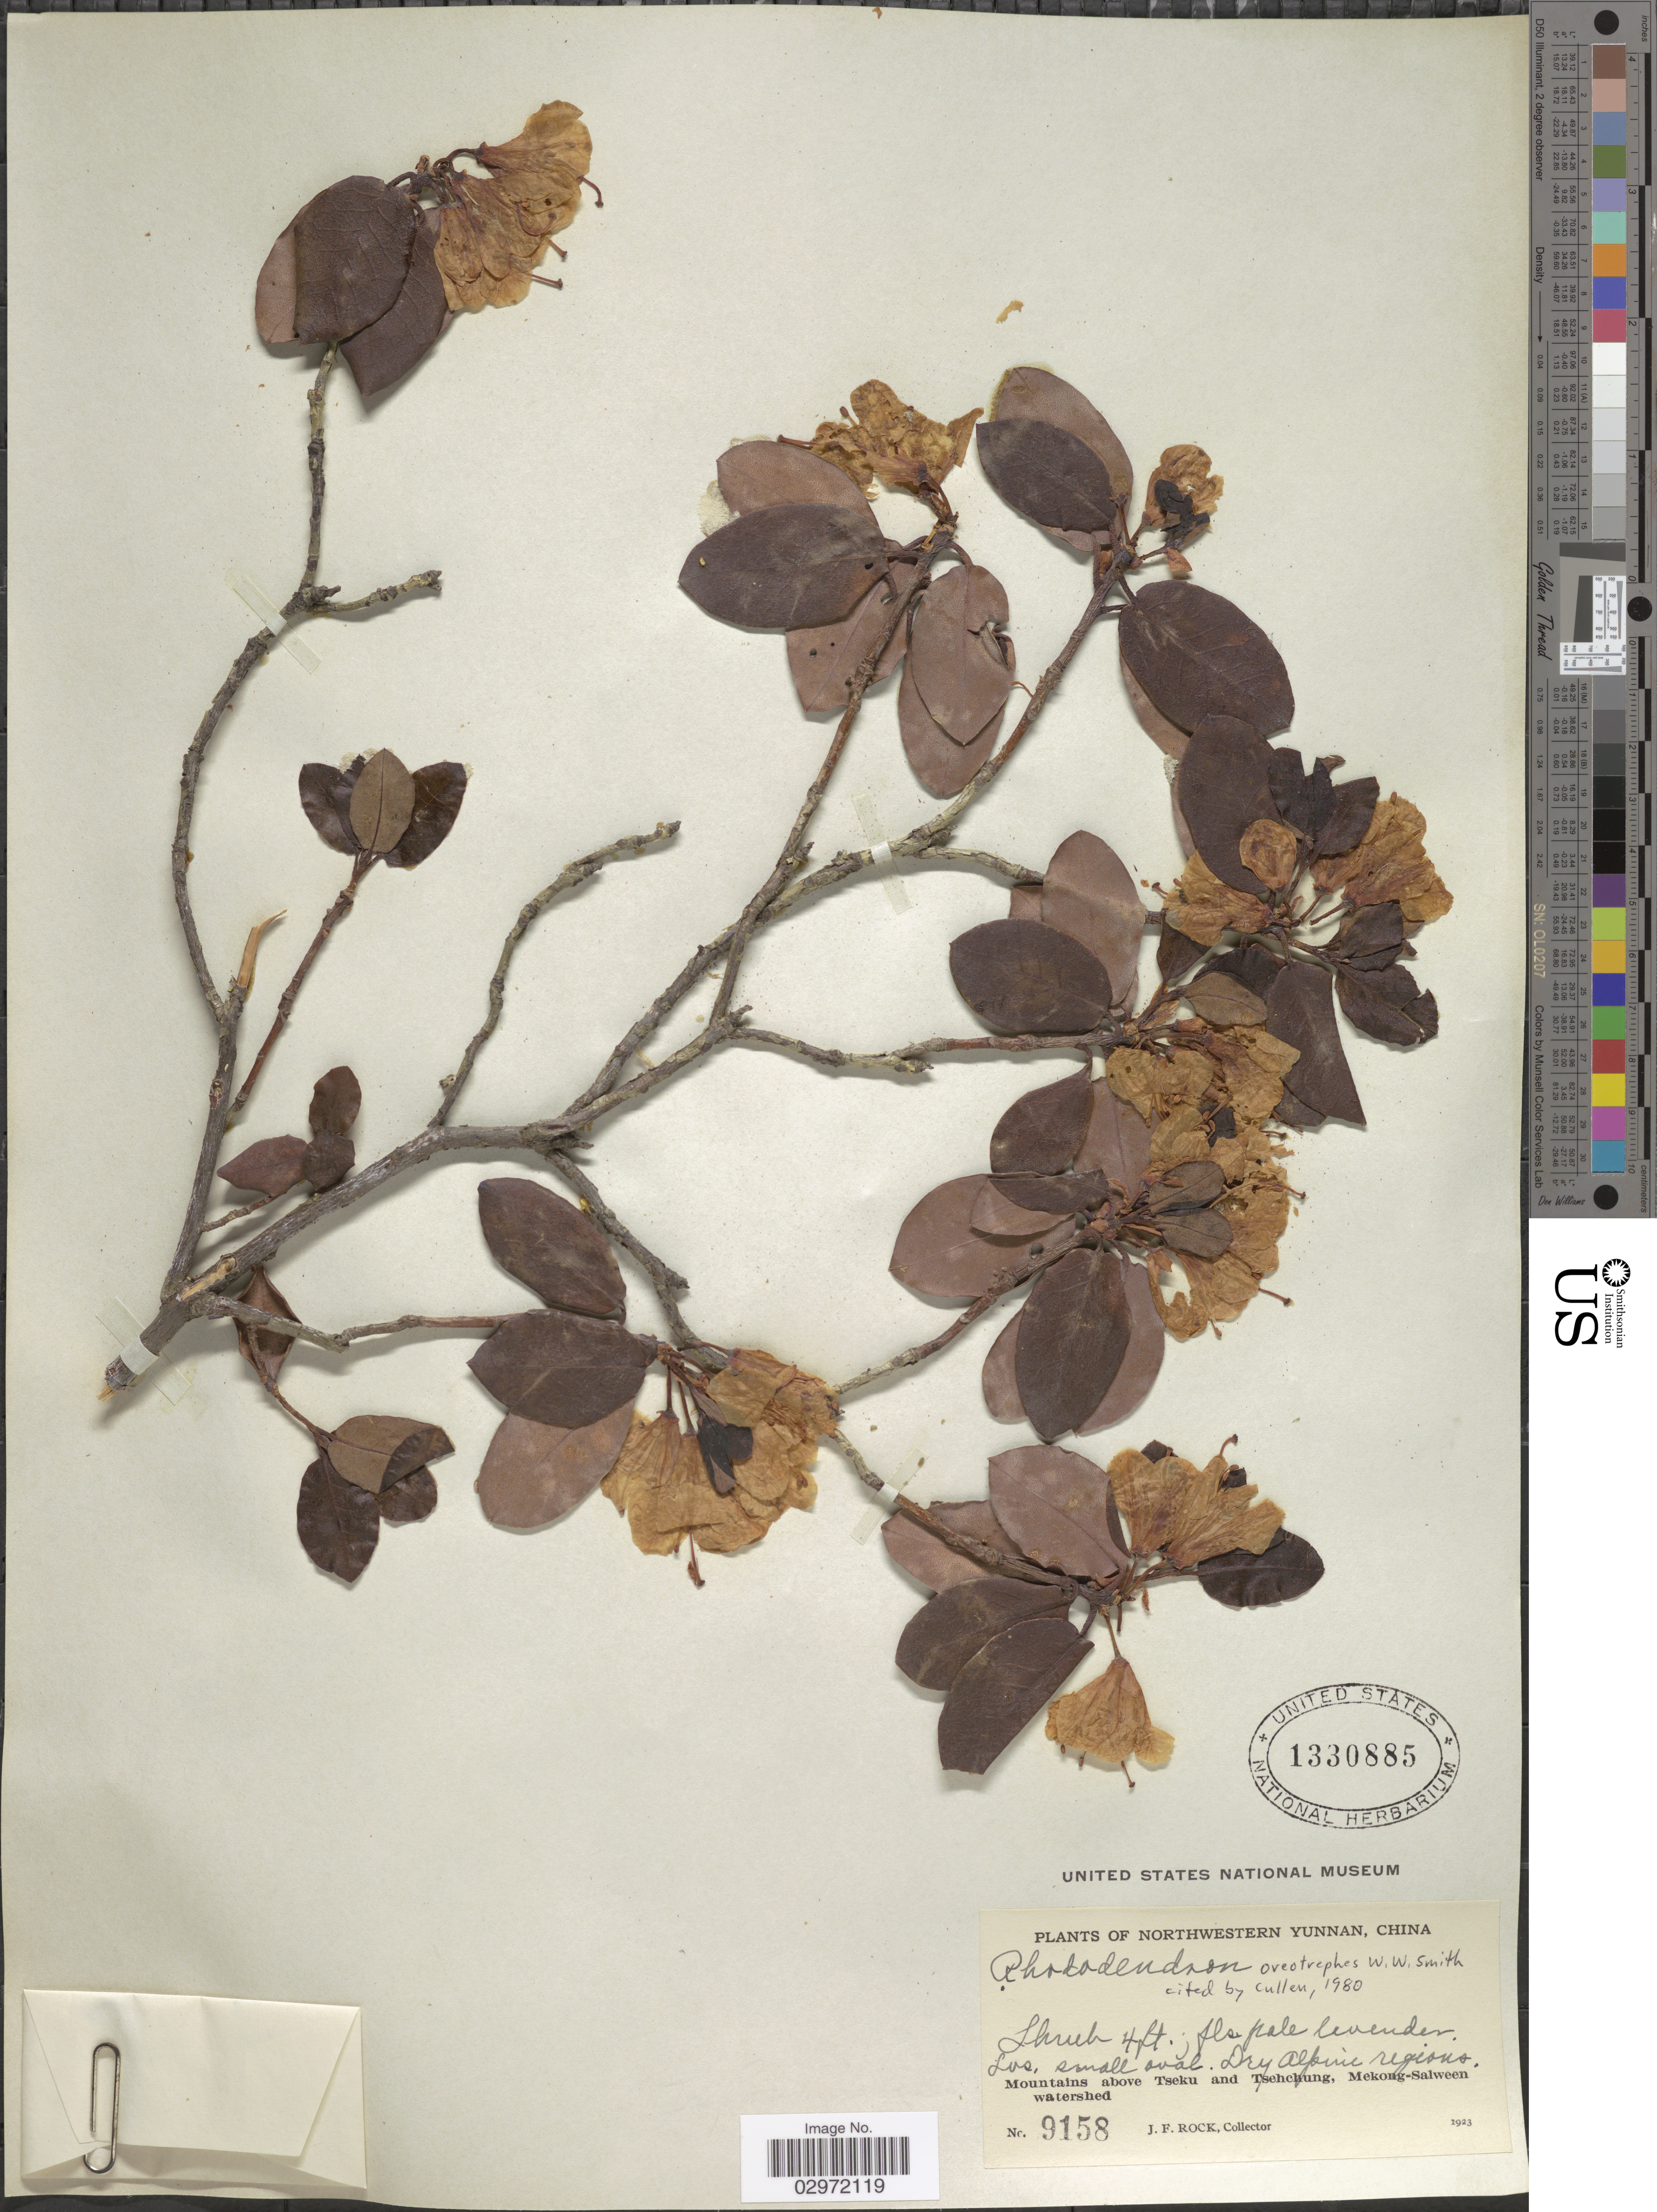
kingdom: Plantae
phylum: Tracheophyta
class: Magnoliopsida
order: Ericales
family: Ericaceae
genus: Rhododendron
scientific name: Rhododendron oreotrephes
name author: W.W. Sm.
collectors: J. Rock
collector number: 9158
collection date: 1923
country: China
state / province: Yunnan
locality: Northwestern Yunnan. Dry Alpine regions. Mountains above Tseku and Tsechung, Mekong-Salween watershed.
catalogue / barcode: US 1330885